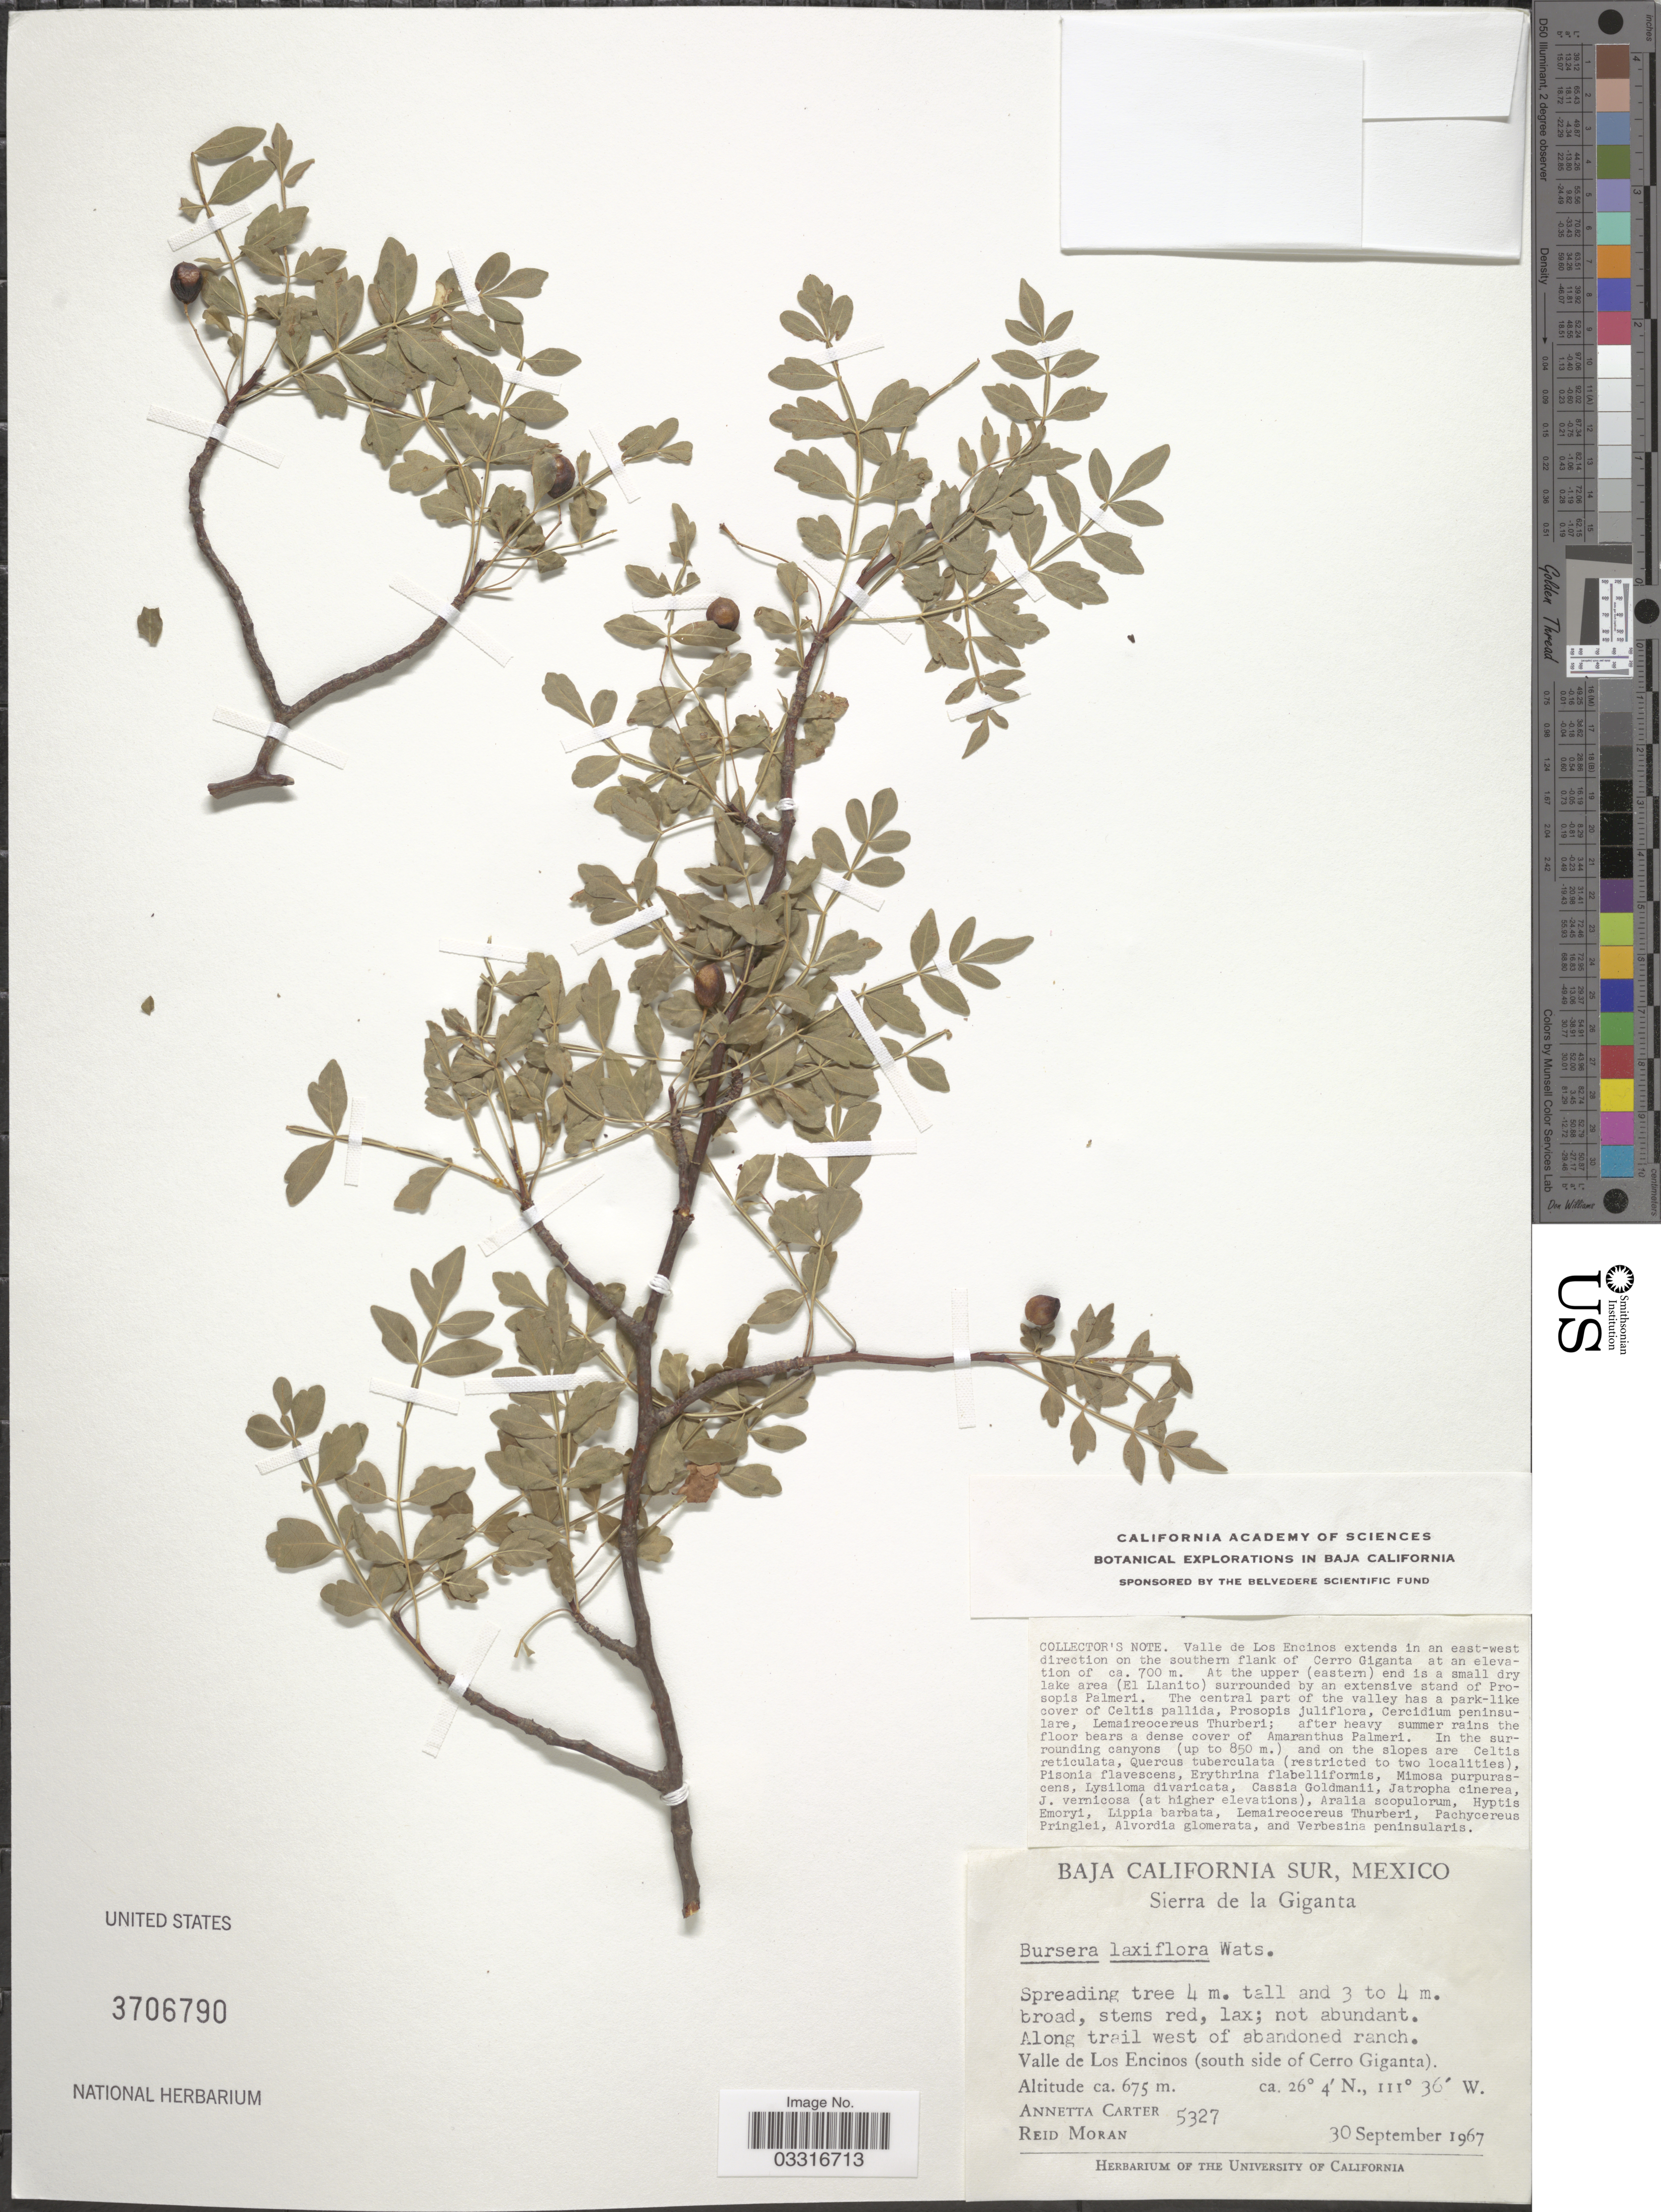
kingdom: Plantae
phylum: Tracheophyta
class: Magnoliopsida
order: Sapindales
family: Burseraceae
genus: Bursera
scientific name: Bursera laxiflora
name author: S. Watson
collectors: A. Carter & R. V. Moran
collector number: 5327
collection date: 1967-09-30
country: Mexico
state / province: Baja California Sur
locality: Sierra de la Giganta, Valle de Los Encinos (south side of Cerro Giganta).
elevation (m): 675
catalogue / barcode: US 3706790